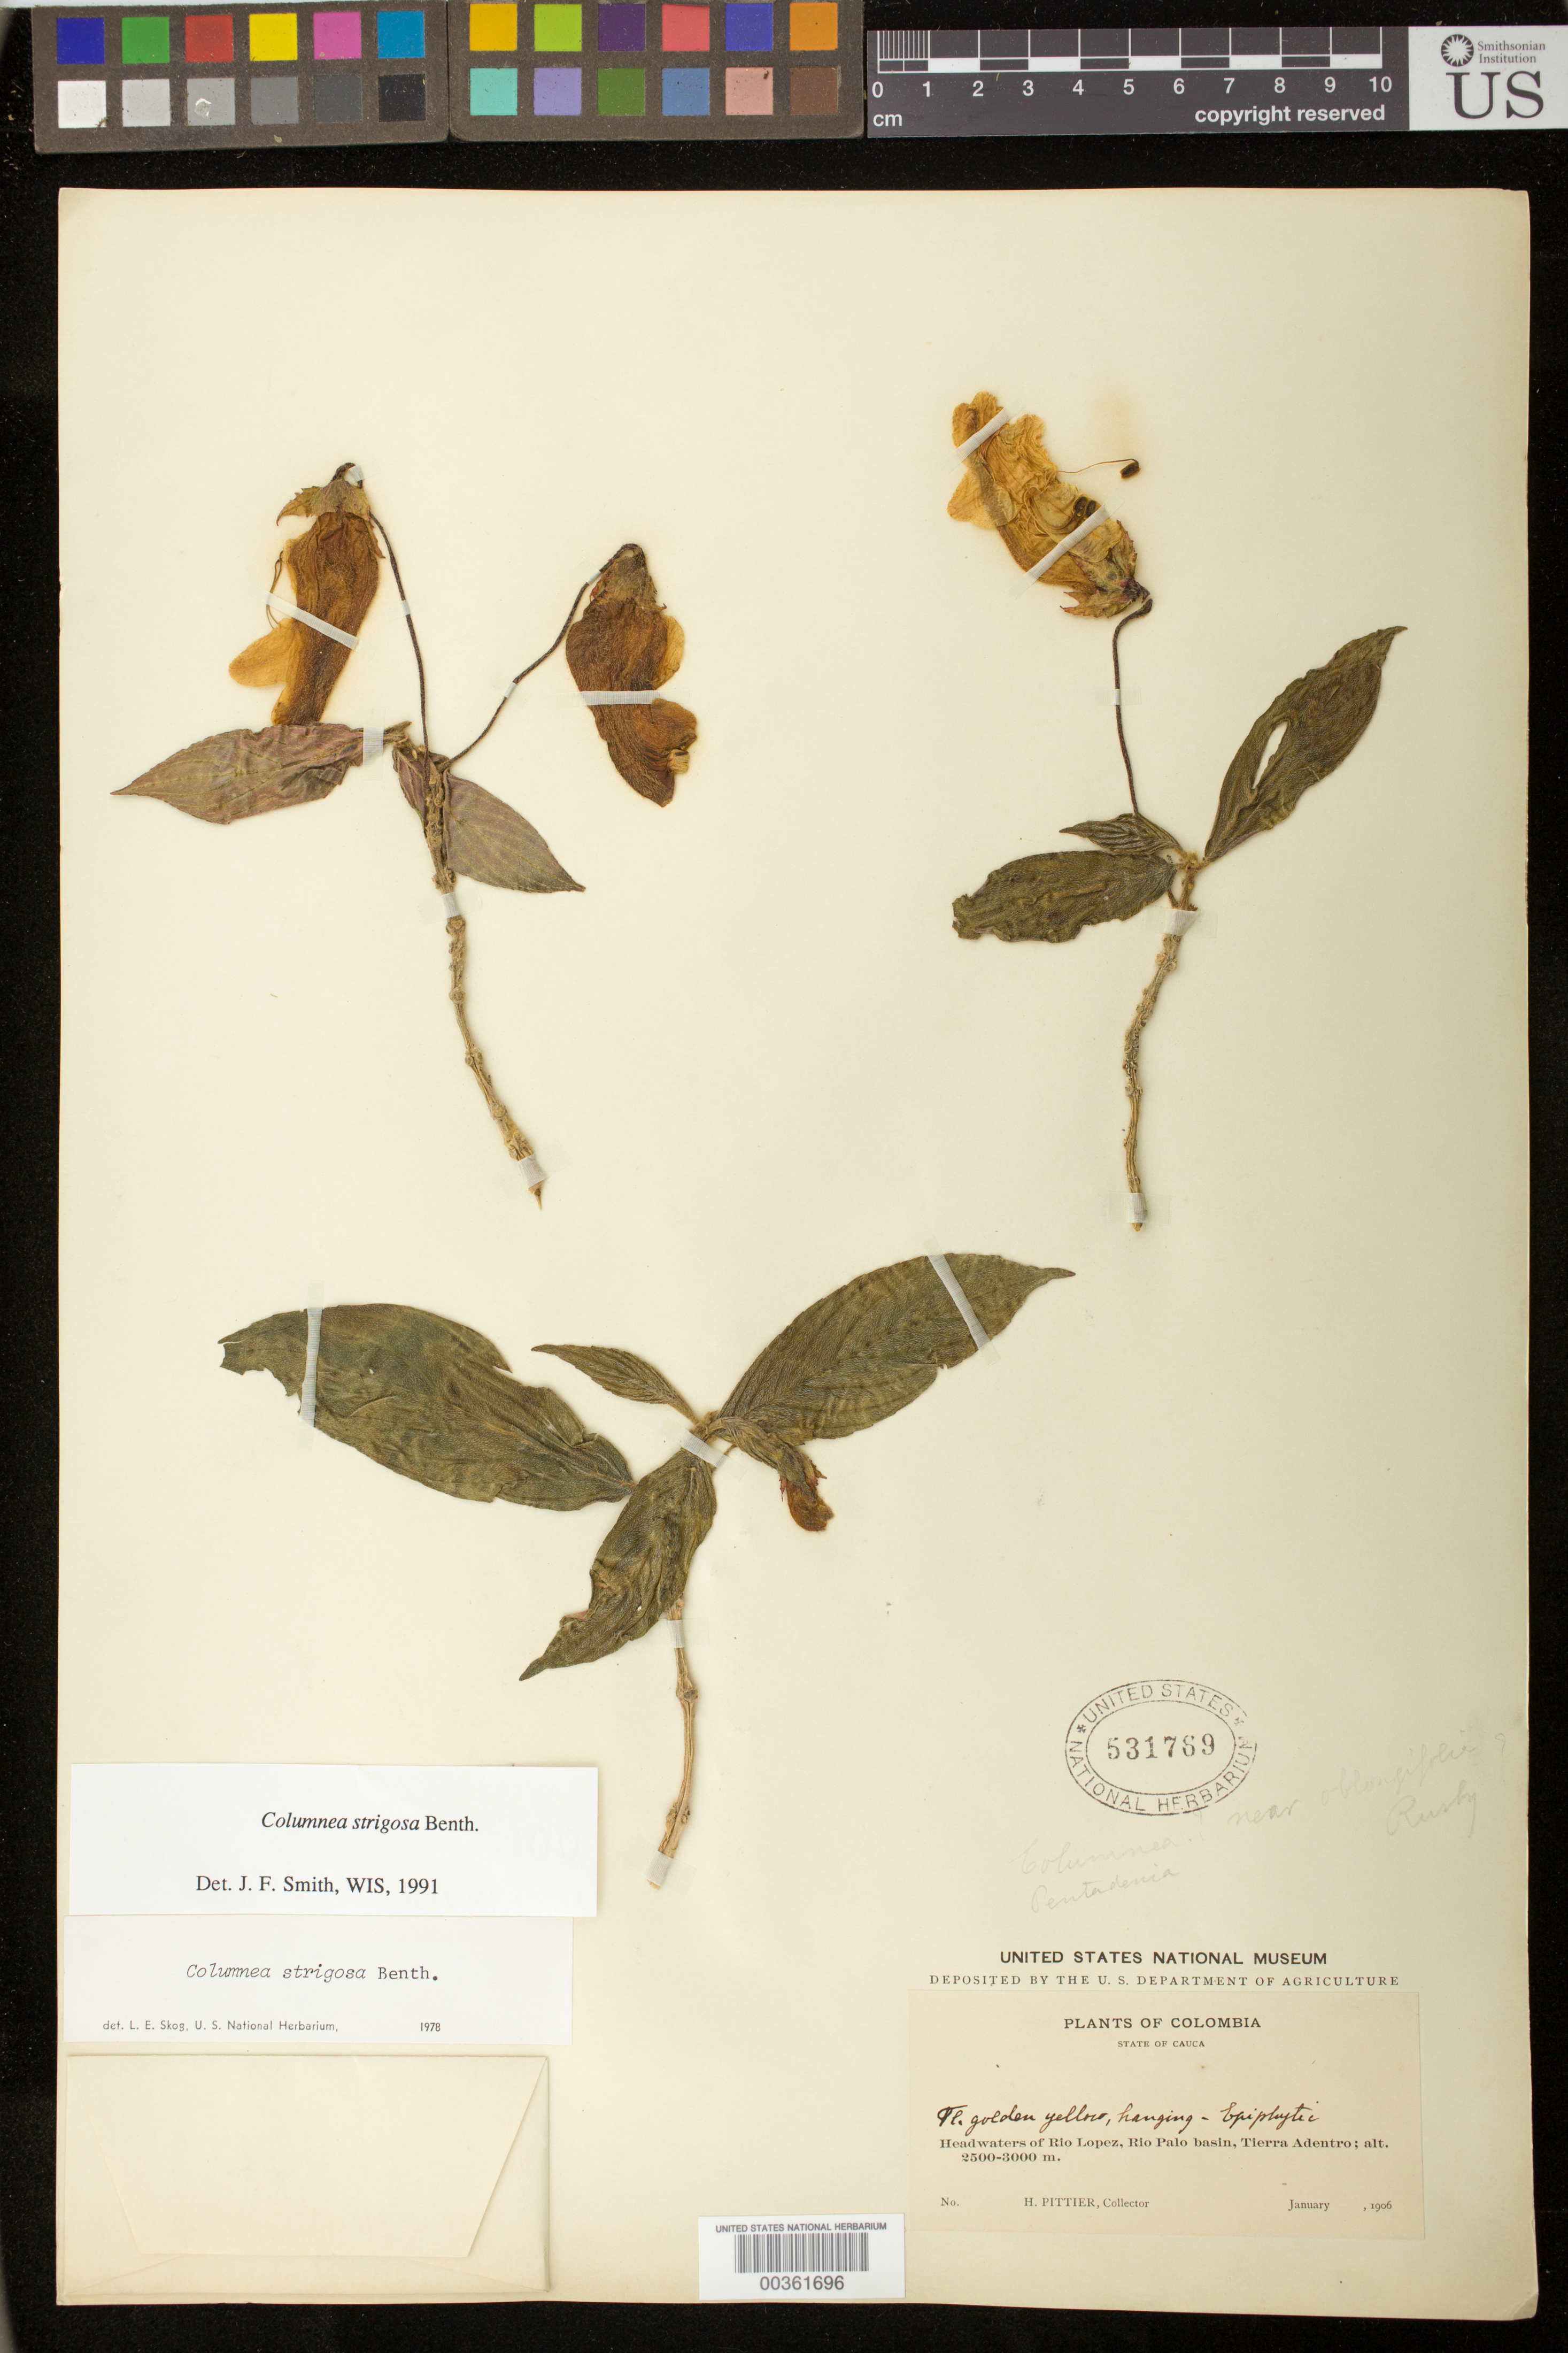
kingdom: Plantae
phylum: Tracheophyta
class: Magnoliopsida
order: Lamiales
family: Gesneriaceae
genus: Columnea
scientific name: Columnea strigosa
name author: Benth.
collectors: H. F. Pittier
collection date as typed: Jan 1906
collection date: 1906-01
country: Colombia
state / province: Cauca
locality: Headwaters of Rio Lopez, Rio Palo basin, tierra Adentro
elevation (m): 2500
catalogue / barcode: US 531769